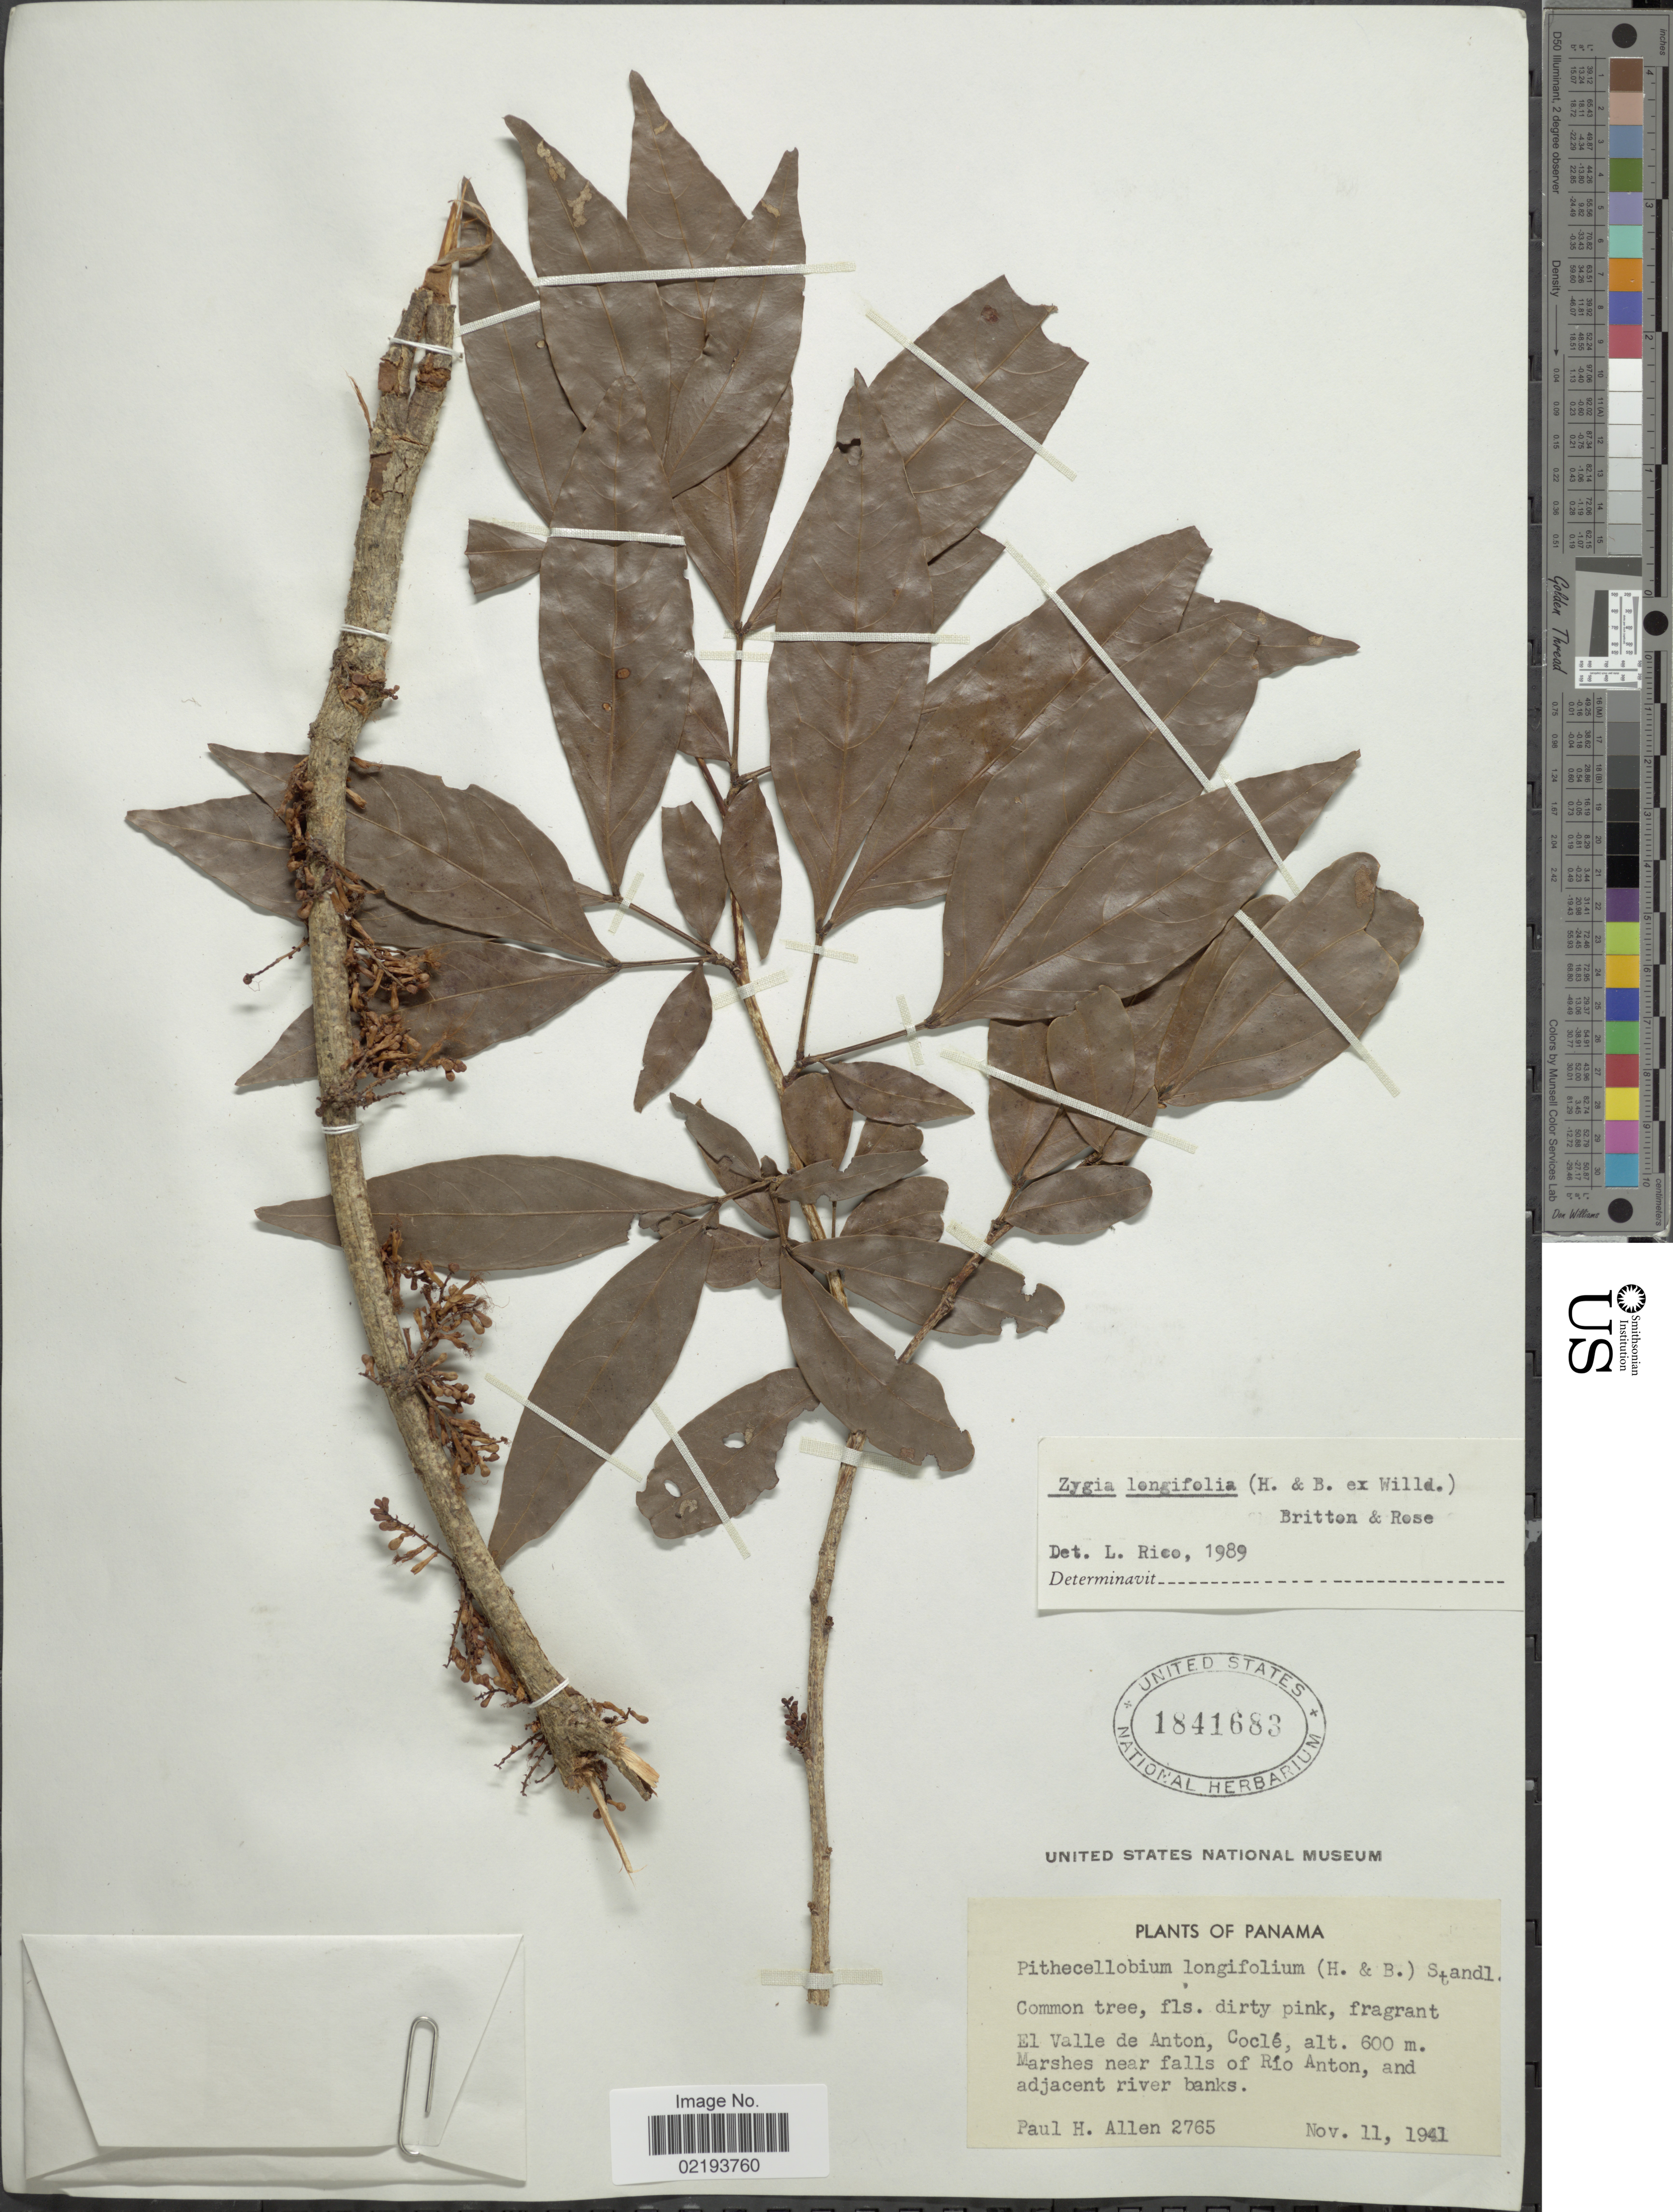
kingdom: Plantae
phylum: Tracheophyta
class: Magnoliopsida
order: Fabales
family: Fabaceae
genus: Zygia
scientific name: Zygia longifolia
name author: (Willd.) Britton & Rose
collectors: P. H. Allen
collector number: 2765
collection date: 1941-11-11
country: Panama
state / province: Coclé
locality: El Valle de Anton, Coclé. Marshes near falls of Río Anton, and adjacent river banks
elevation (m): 600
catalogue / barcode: US 1841683